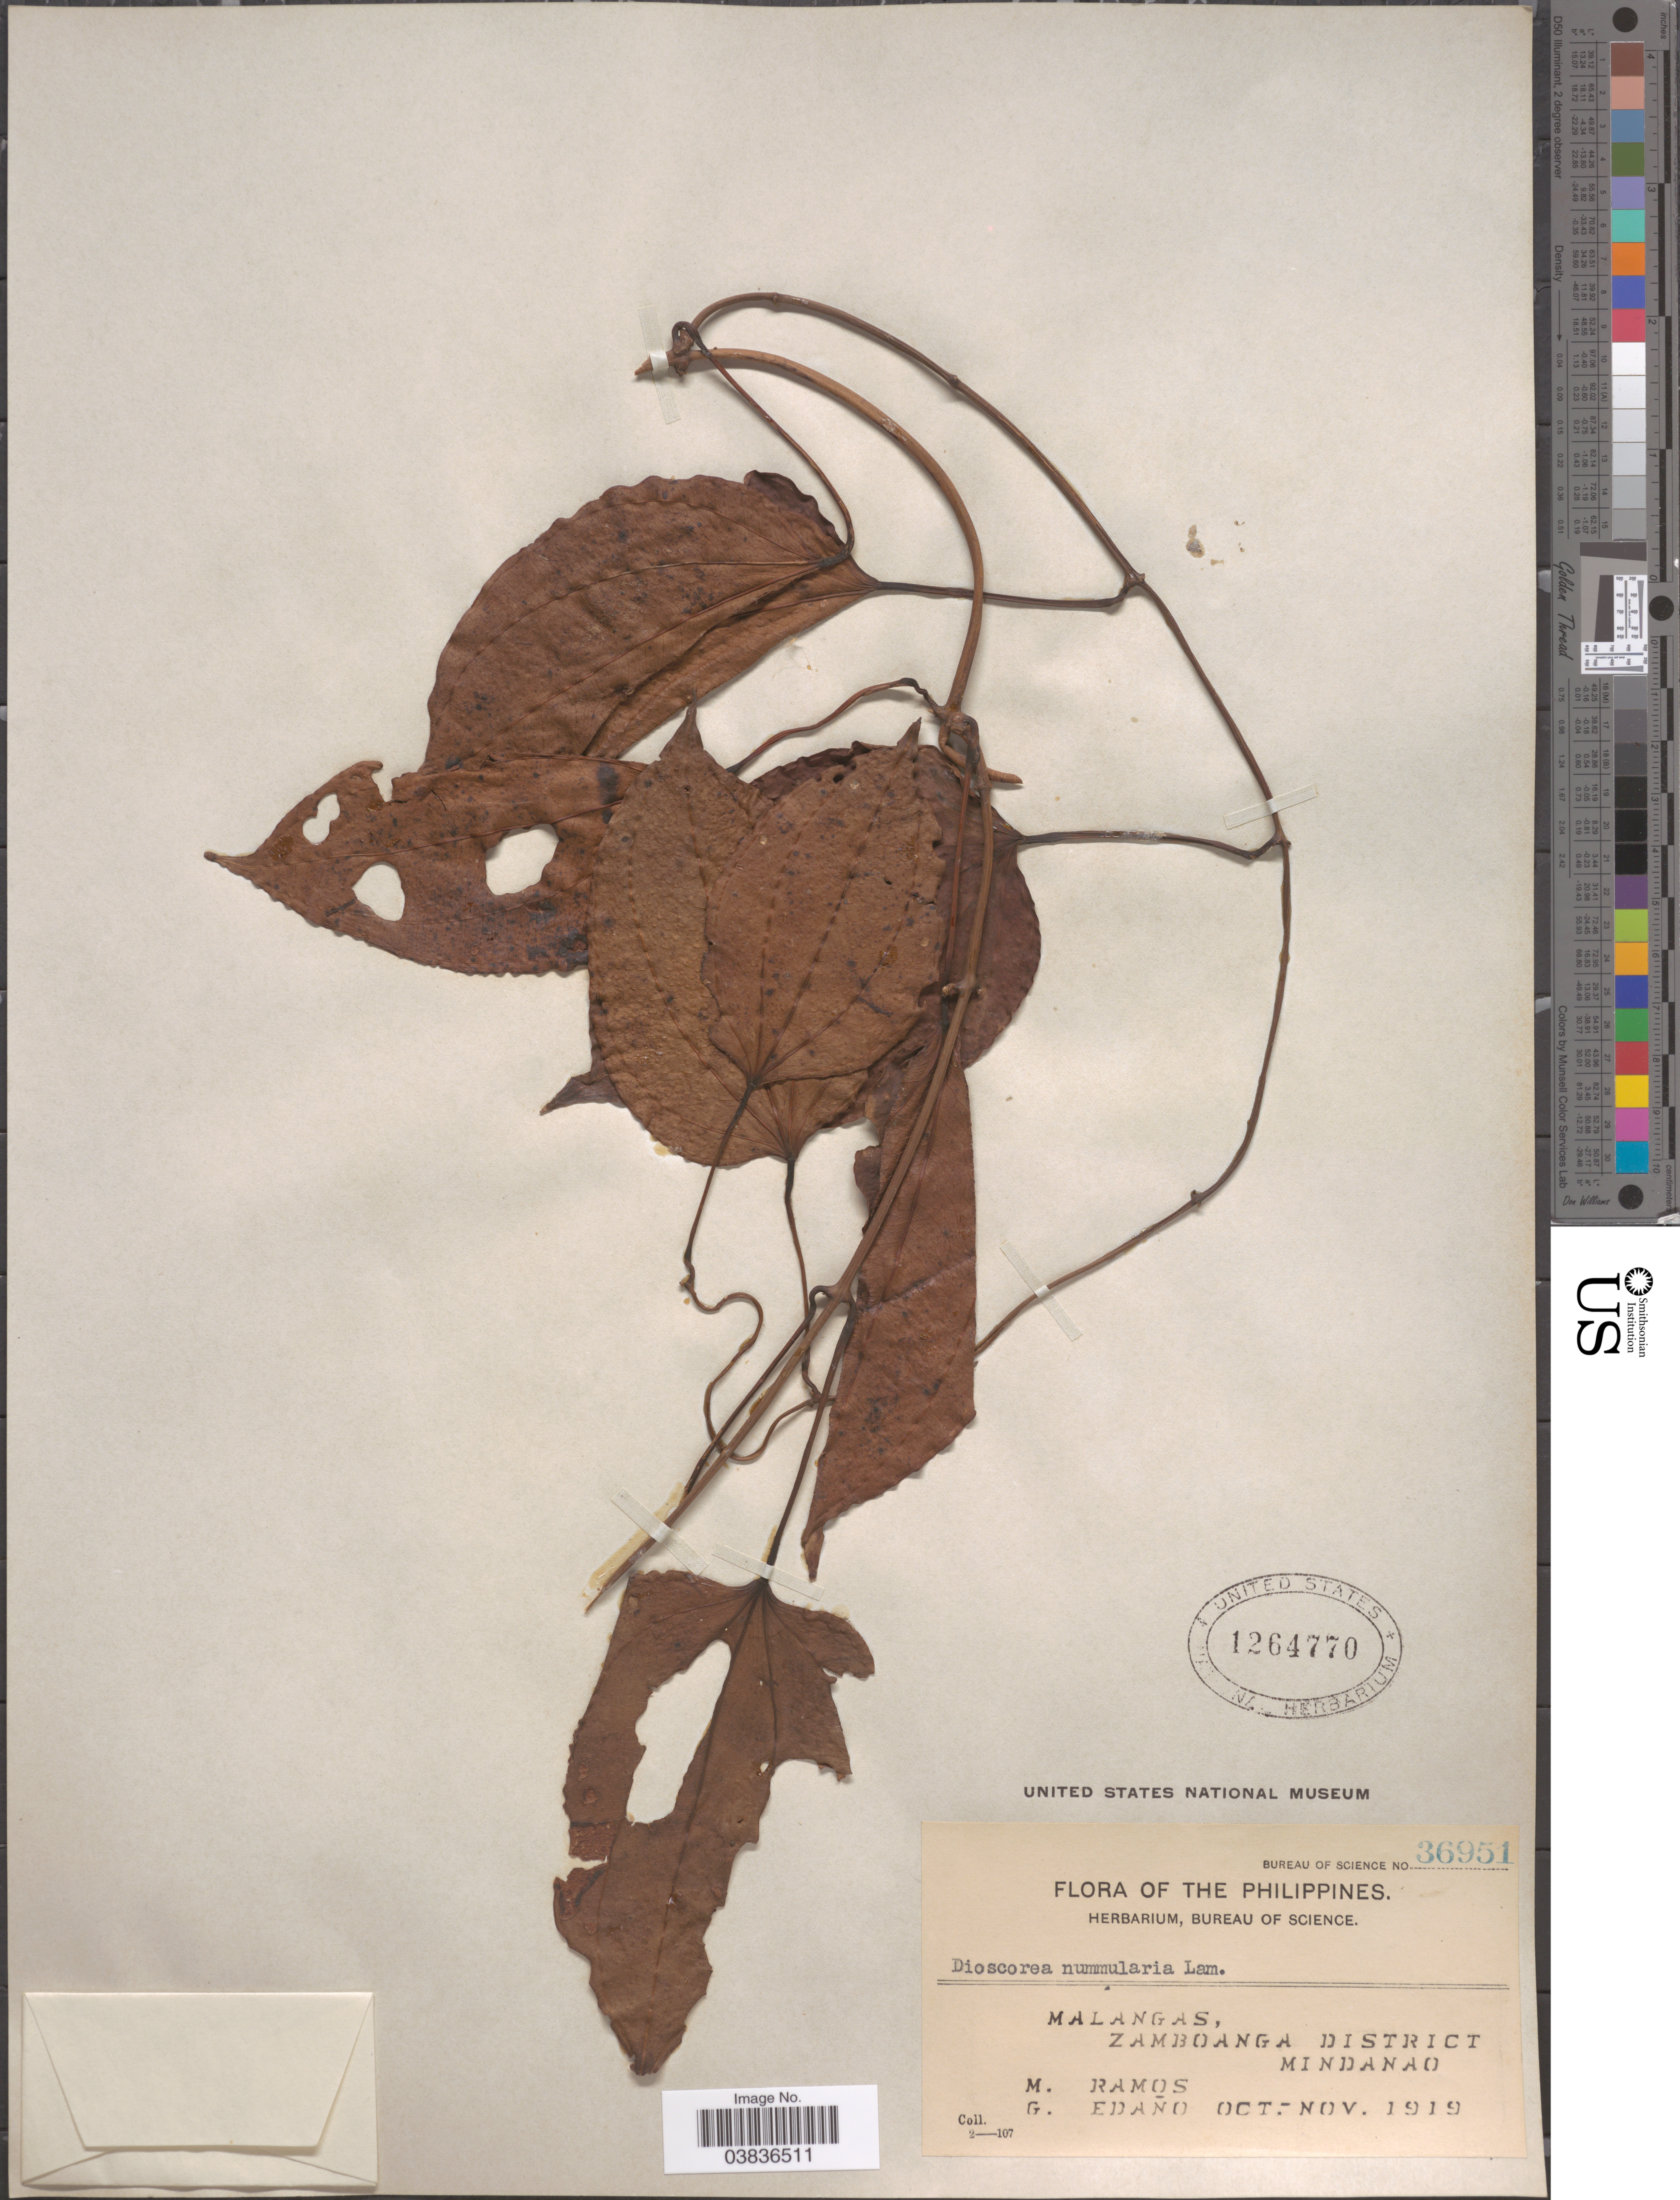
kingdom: Plantae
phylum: Tracheophyta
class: Liliopsida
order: Dioscoreales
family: Dioscoreaceae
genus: Dioscorea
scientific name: Dioscorea nummularia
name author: Lam.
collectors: M. Ramos & G. Edaño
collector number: Bureau of Science 36951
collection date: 1919-10/1919-11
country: Philippines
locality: Malangas, Zamboanga District, Mindanao.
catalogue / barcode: US 1264770